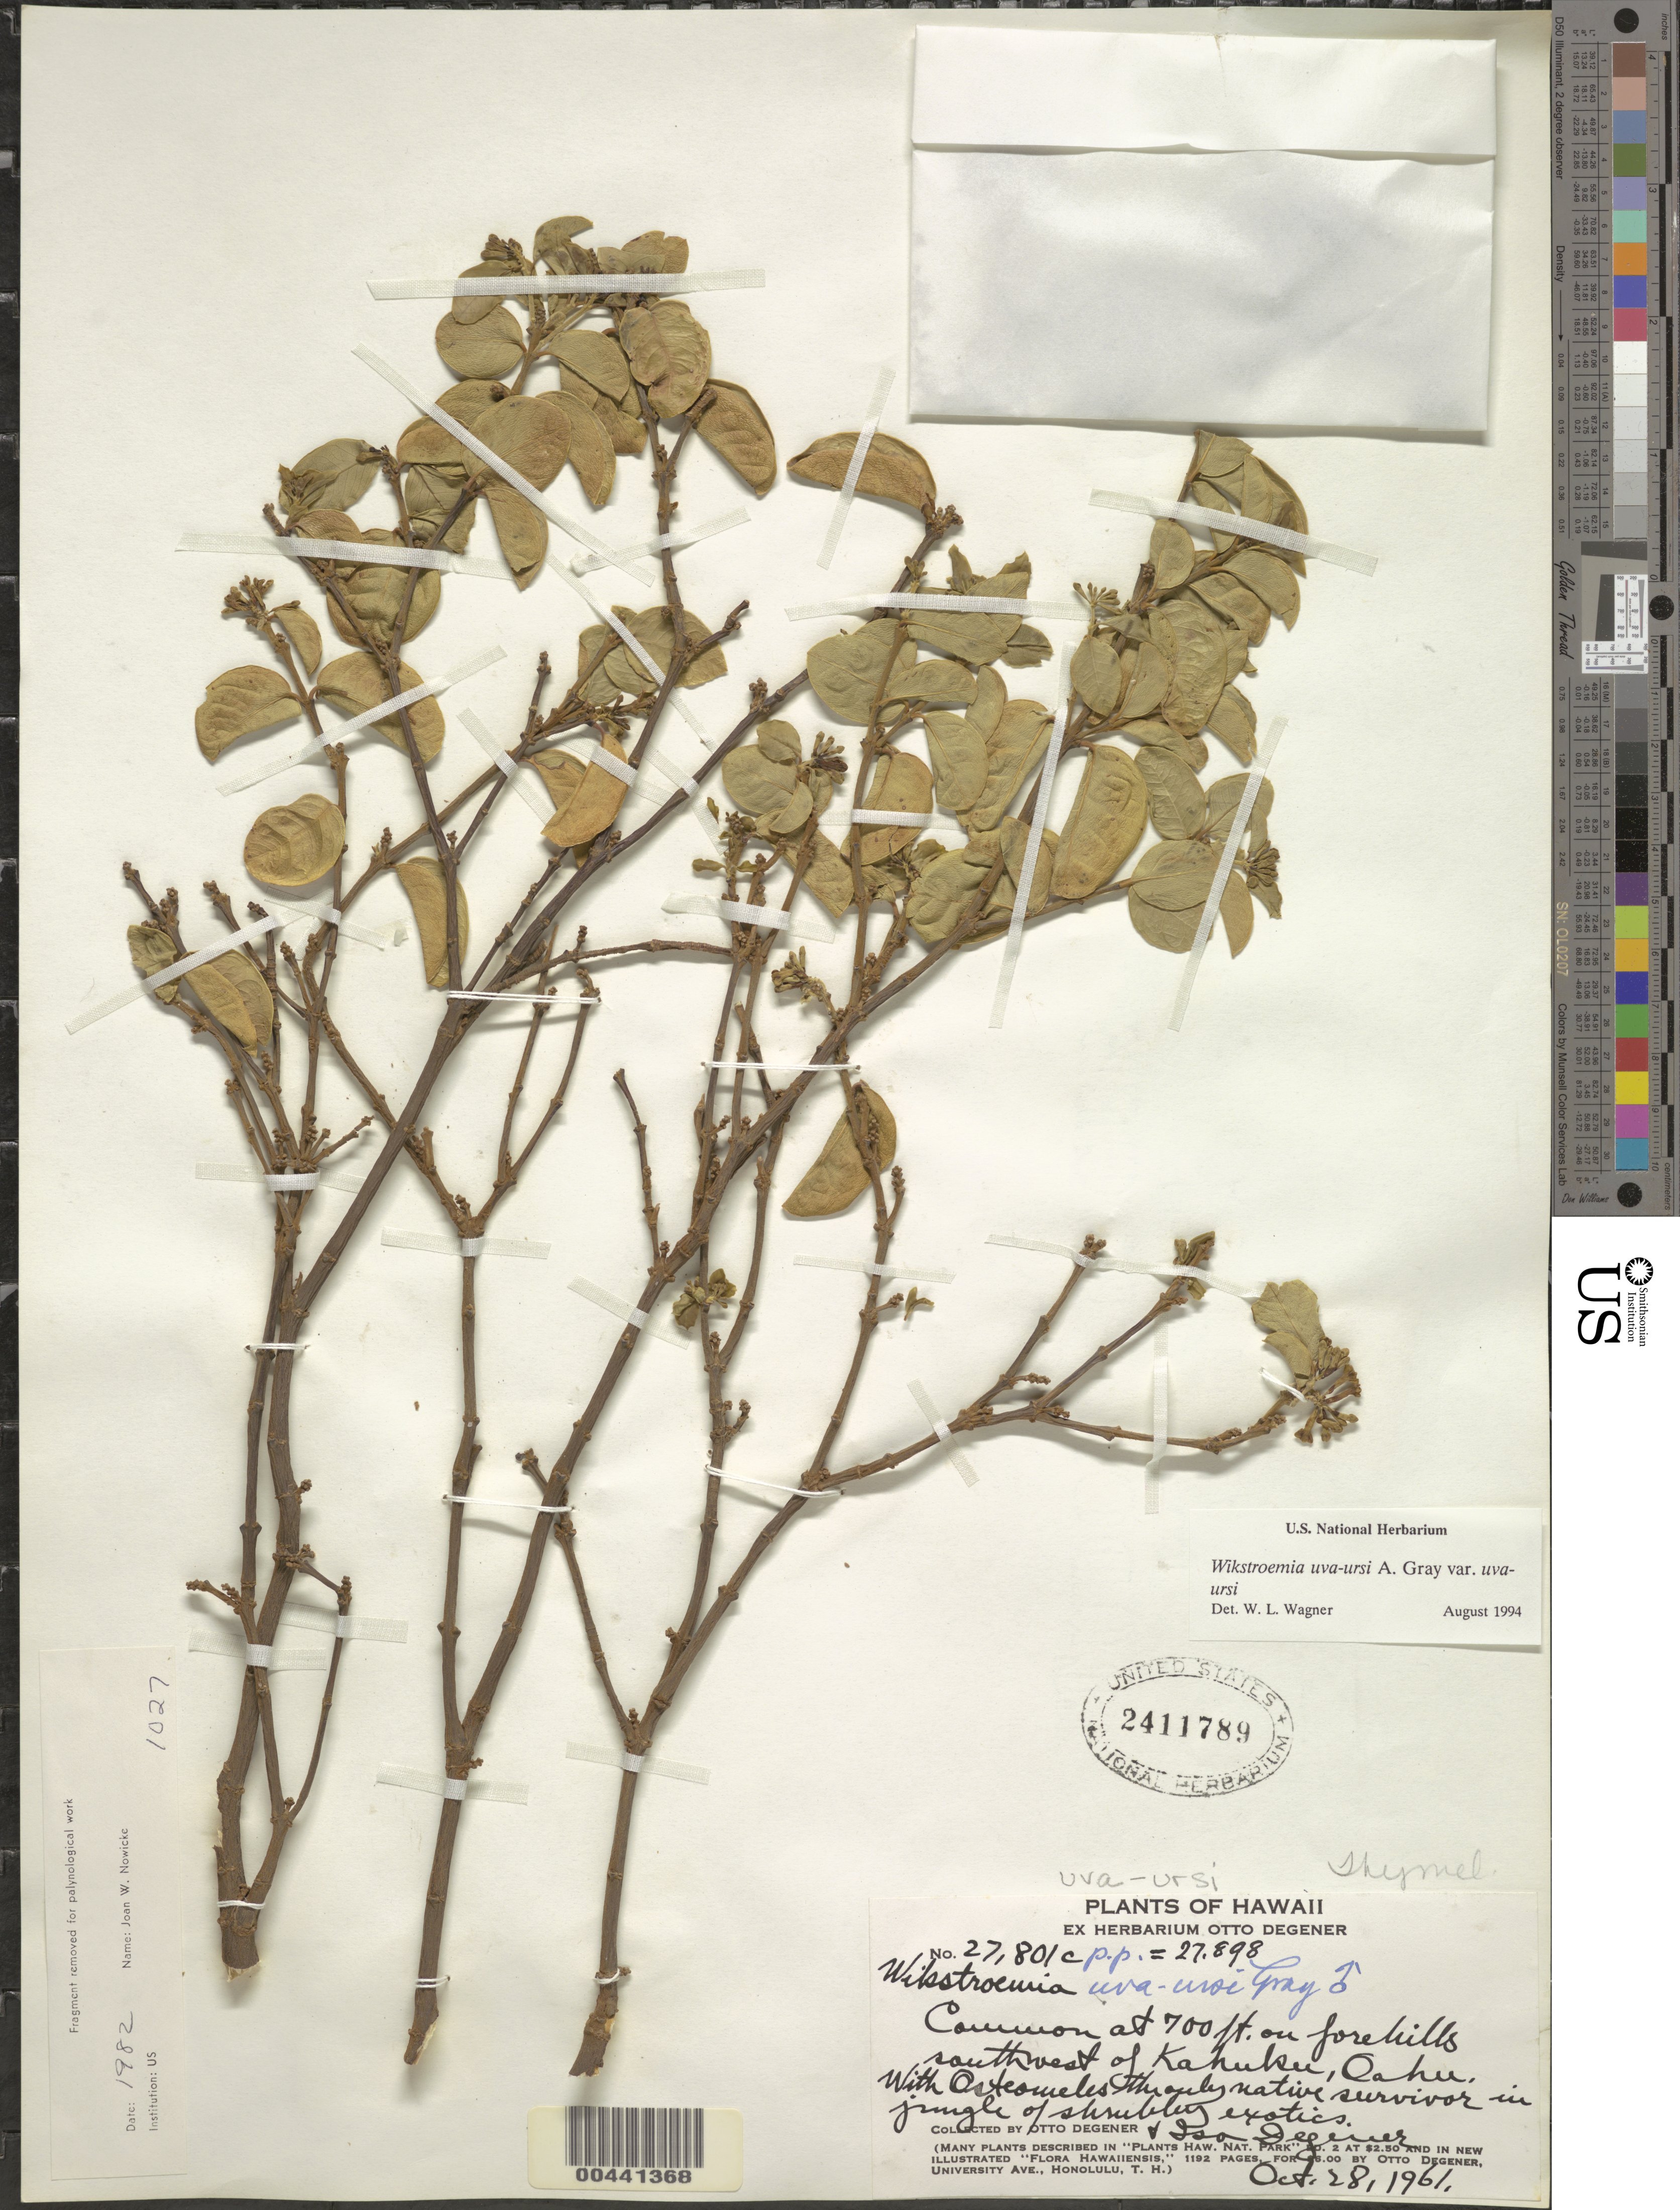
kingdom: Plantae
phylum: Tracheophyta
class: Magnoliopsida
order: Malvales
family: Thymelaeaceae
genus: Wikstroemia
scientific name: Wikstroemia uva-ursi var. uva-ursi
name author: A. Gray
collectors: O. Degener & I. Degener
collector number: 27801cpp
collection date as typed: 28 Oct 1961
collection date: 1961-10-28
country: United States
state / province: Hawaii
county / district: Honolulu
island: Oahu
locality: SW of Kahuku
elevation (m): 213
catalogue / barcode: US 2411789